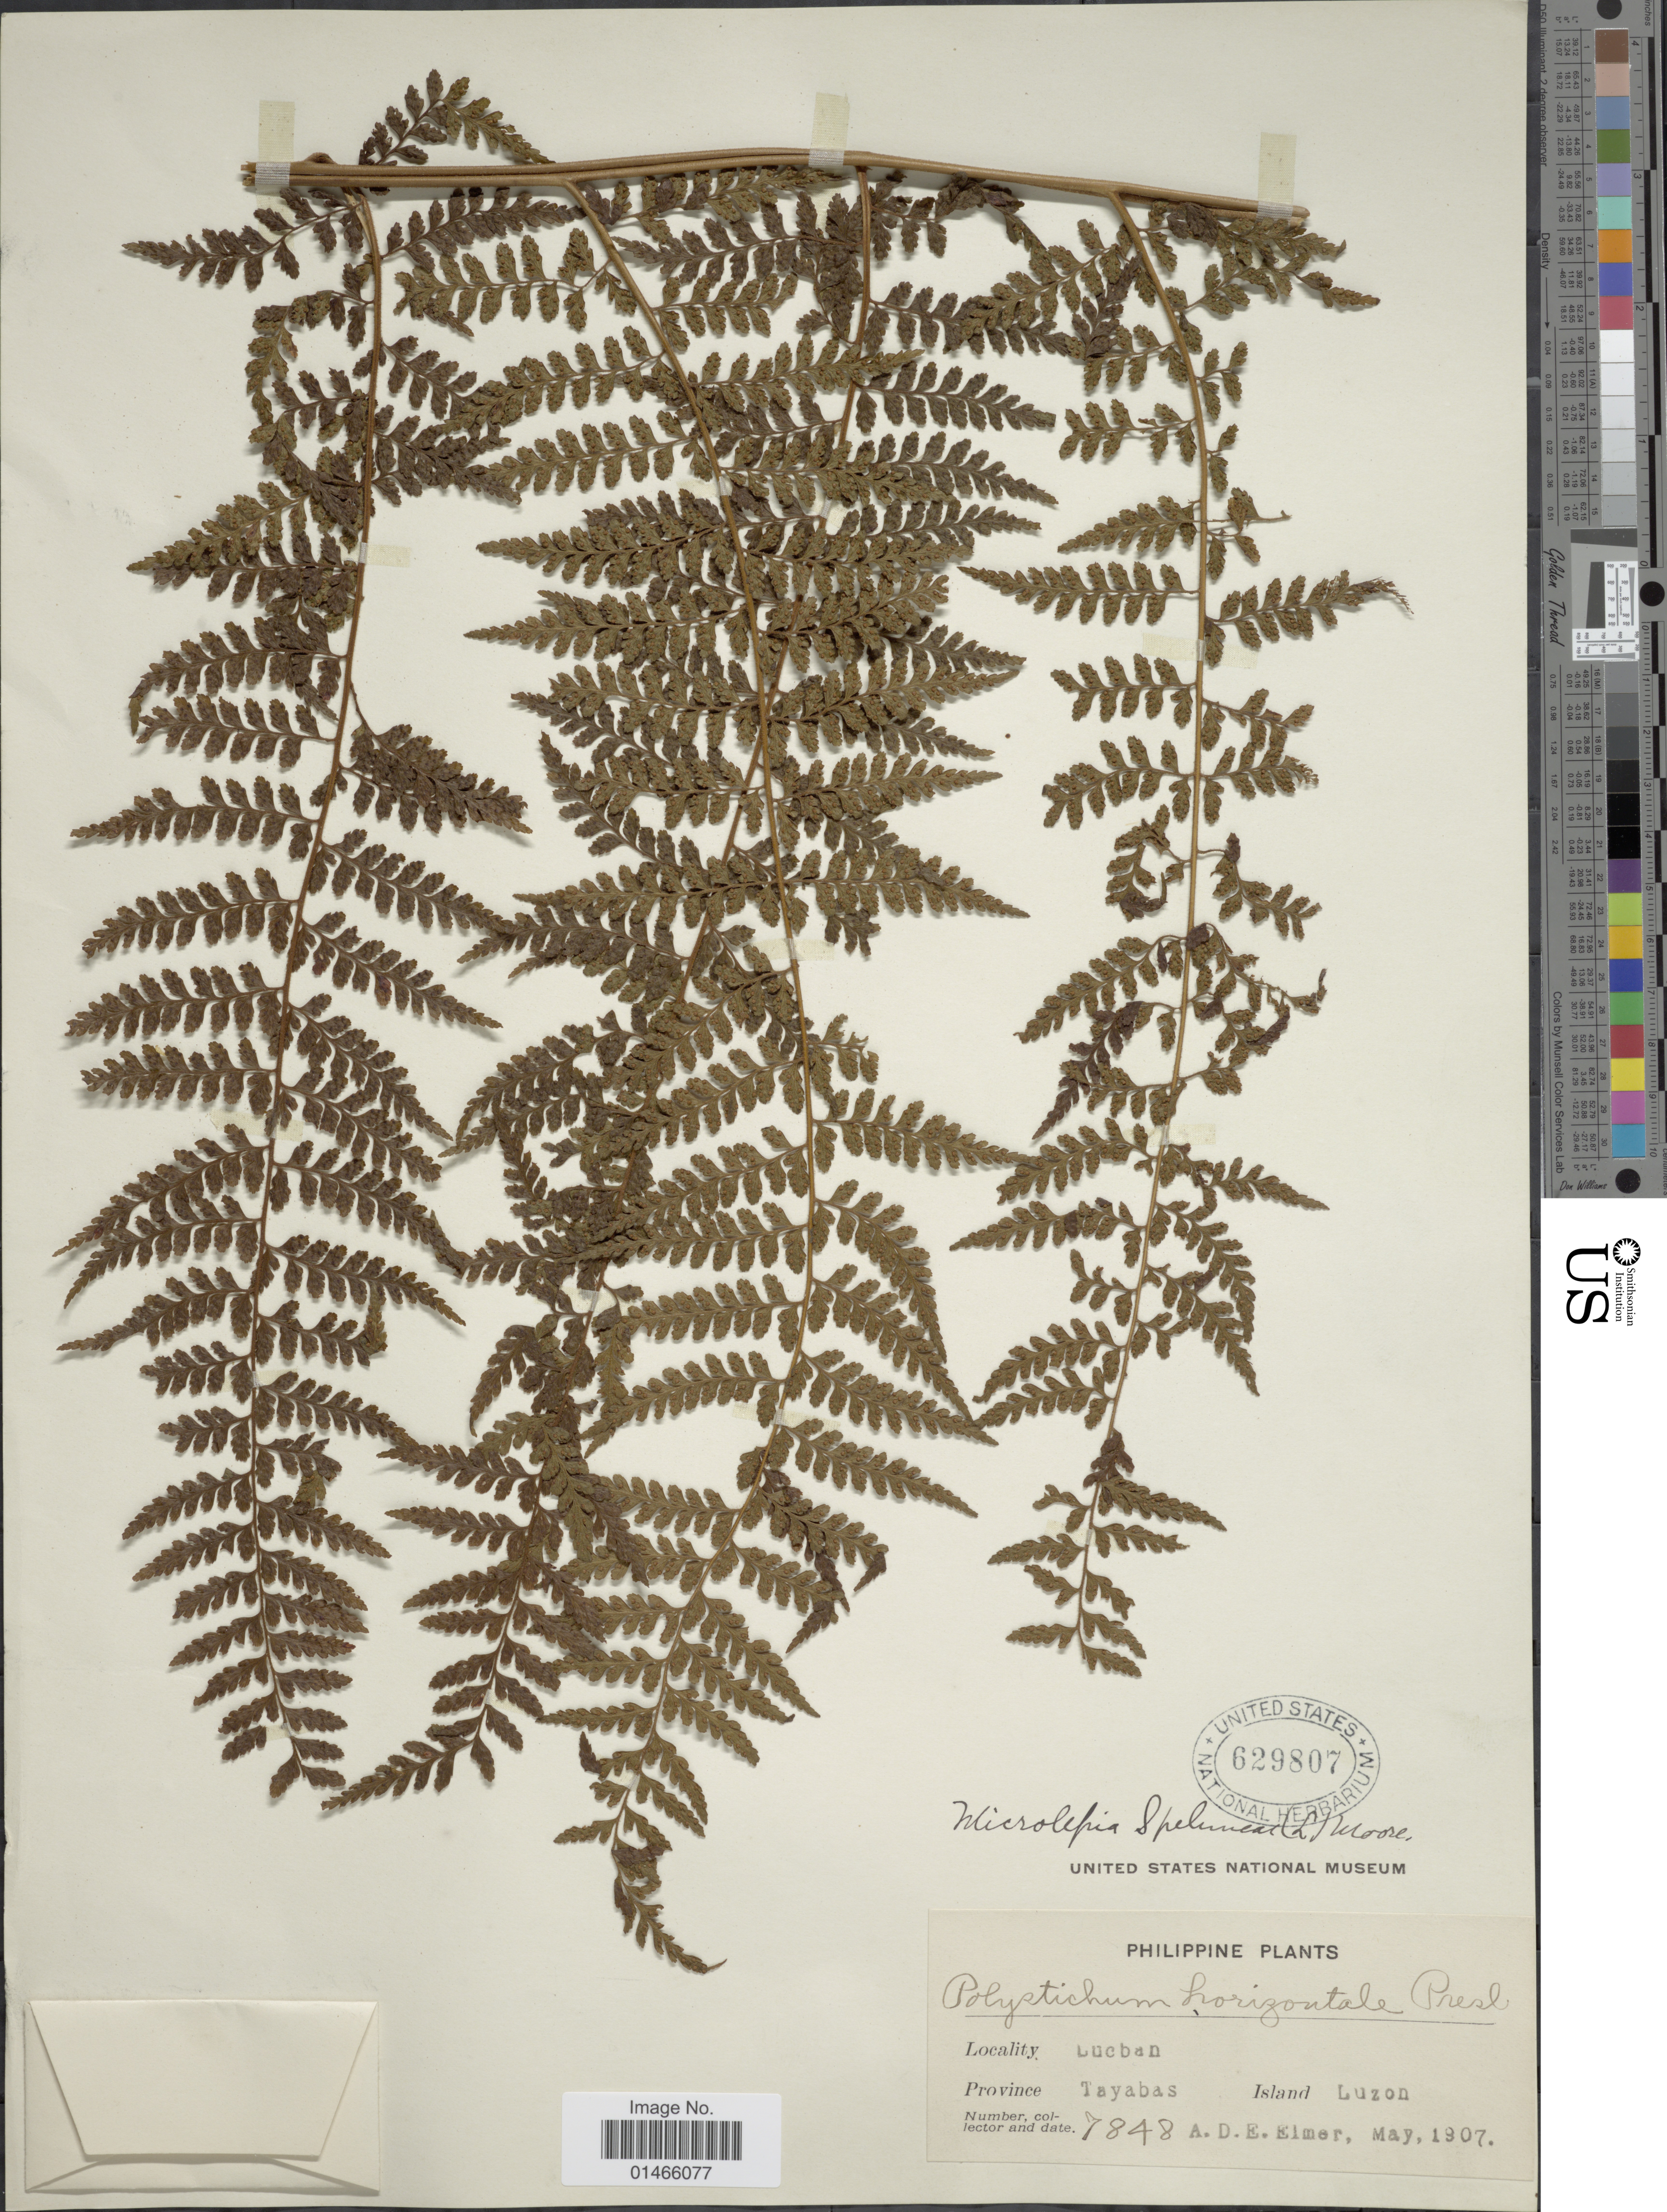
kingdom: Plantae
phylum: Tracheophyta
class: Polypodiopsida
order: Polypodiales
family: Dennstaedtiaceae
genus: Microlepia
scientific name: Microlepia speluncae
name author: (L.) T. Moore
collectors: A. D. E. Elmer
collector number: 7848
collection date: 1907-05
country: Philippines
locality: Lucban, Tayabas, Luzon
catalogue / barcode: US 629807